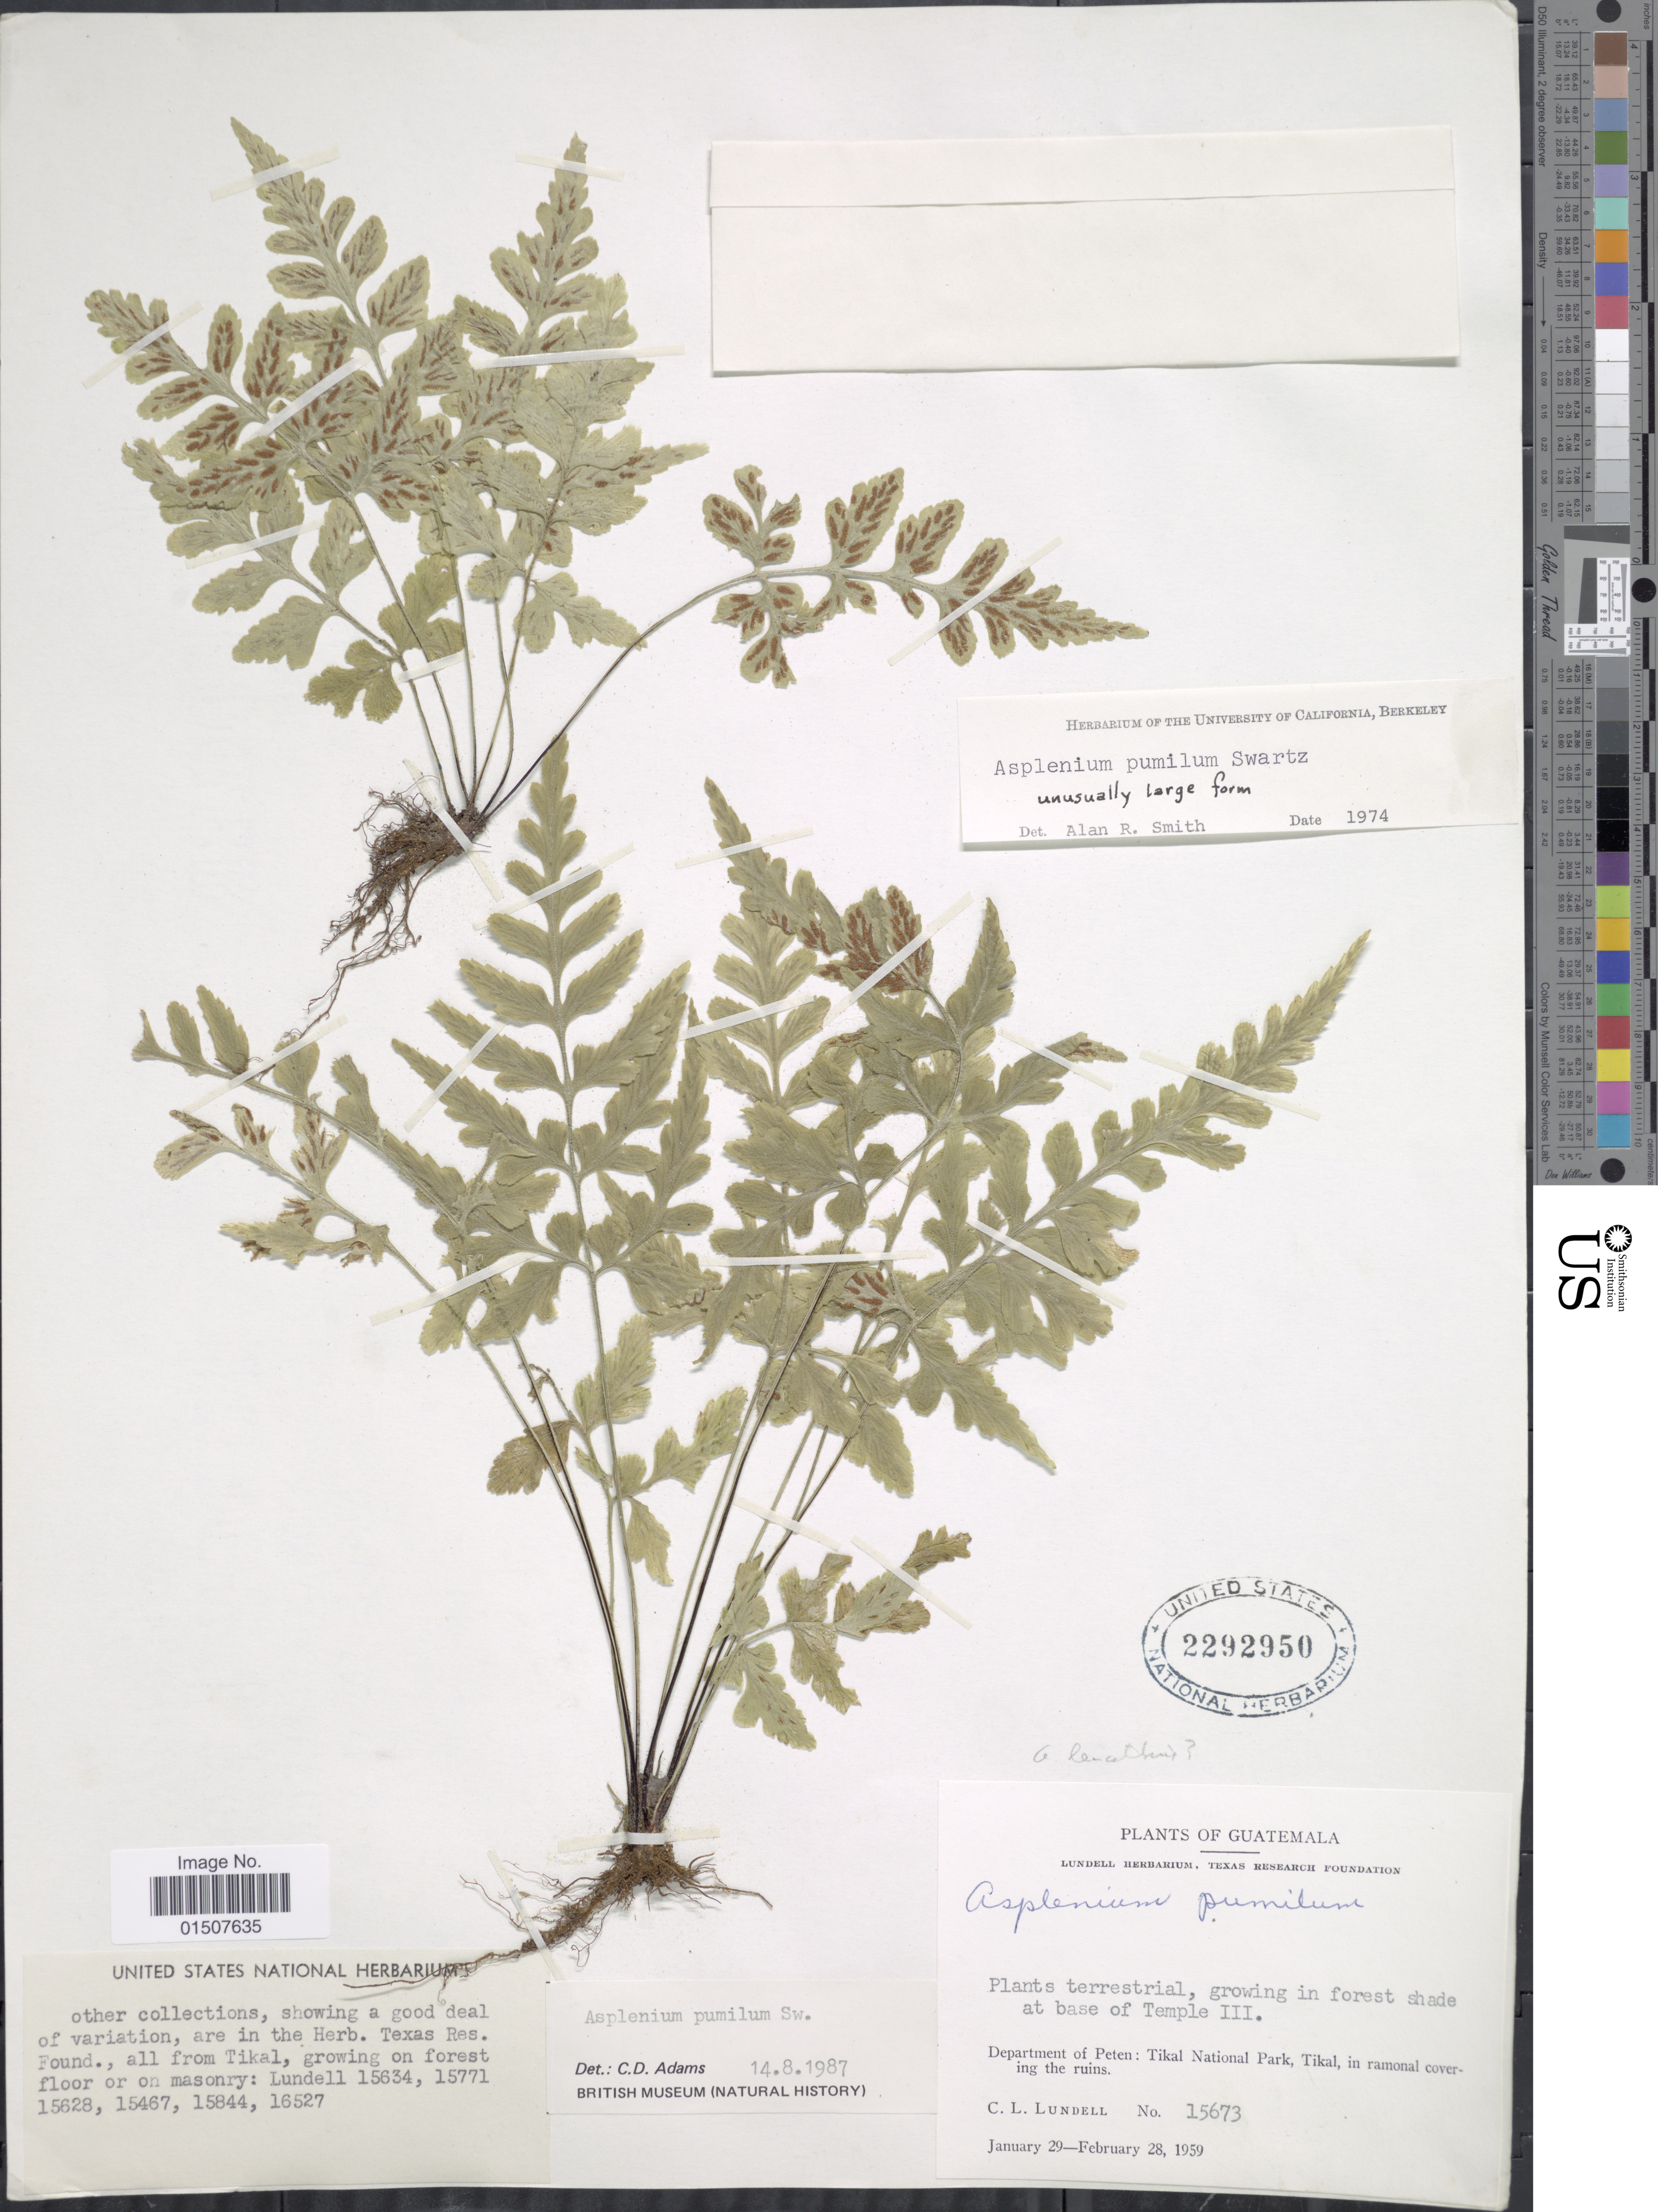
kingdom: Plantae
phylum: Tracheophyta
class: Polypodiopsida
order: Polypodiales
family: Aspleniaceae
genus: Asplenium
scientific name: Asplenium pumilum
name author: Sw.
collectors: C. L. Lundell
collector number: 15673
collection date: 1959-01-29/1959-02-28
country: Guatemala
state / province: El Petén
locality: Department of Peten: Tikal National Park, Tikal in ramonal covering the ruins.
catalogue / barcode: US 2292950